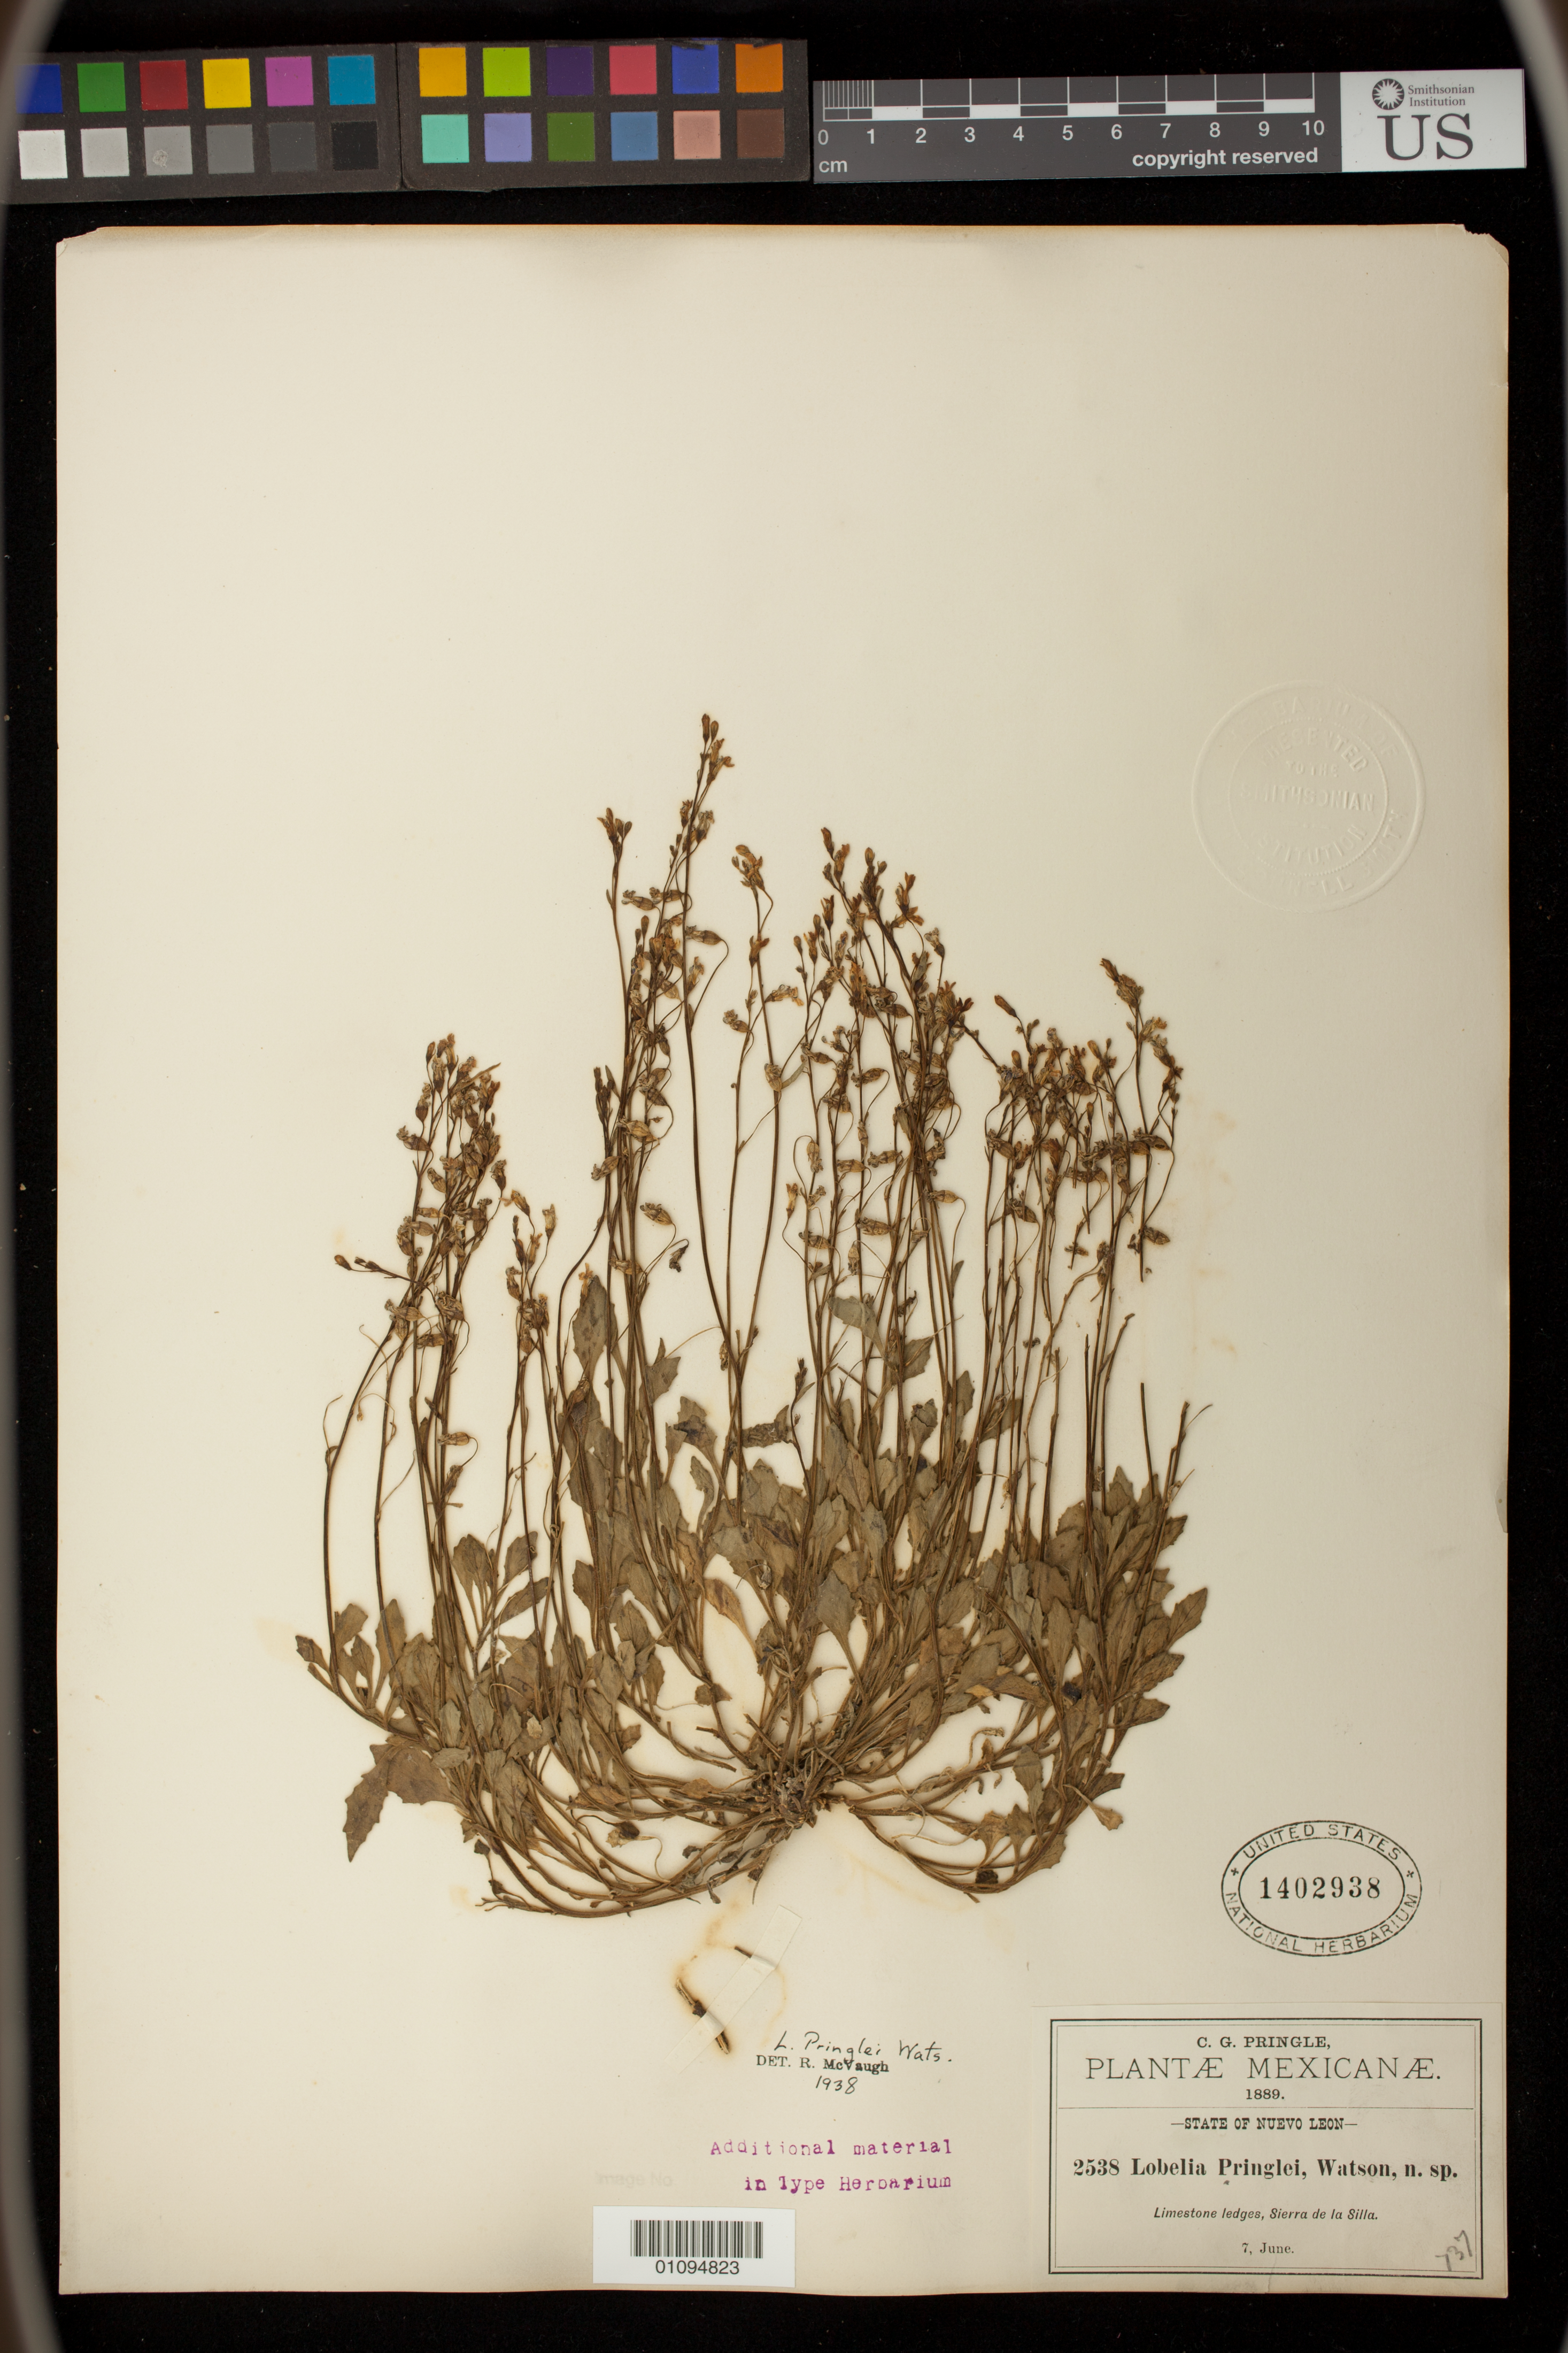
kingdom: Plantae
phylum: Tracheophyta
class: Magnoliopsida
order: Asterales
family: Campanulaceae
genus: Lobelia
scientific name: Lobelia pringlei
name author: S. Watson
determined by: McVaugh, R.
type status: Type Collection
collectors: C. G. Pringle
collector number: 2538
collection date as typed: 07 Jun 1889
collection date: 1889-06-07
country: Mexico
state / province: Nuevo León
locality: Near Monterrey.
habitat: Limestone ledges.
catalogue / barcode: US 1402938